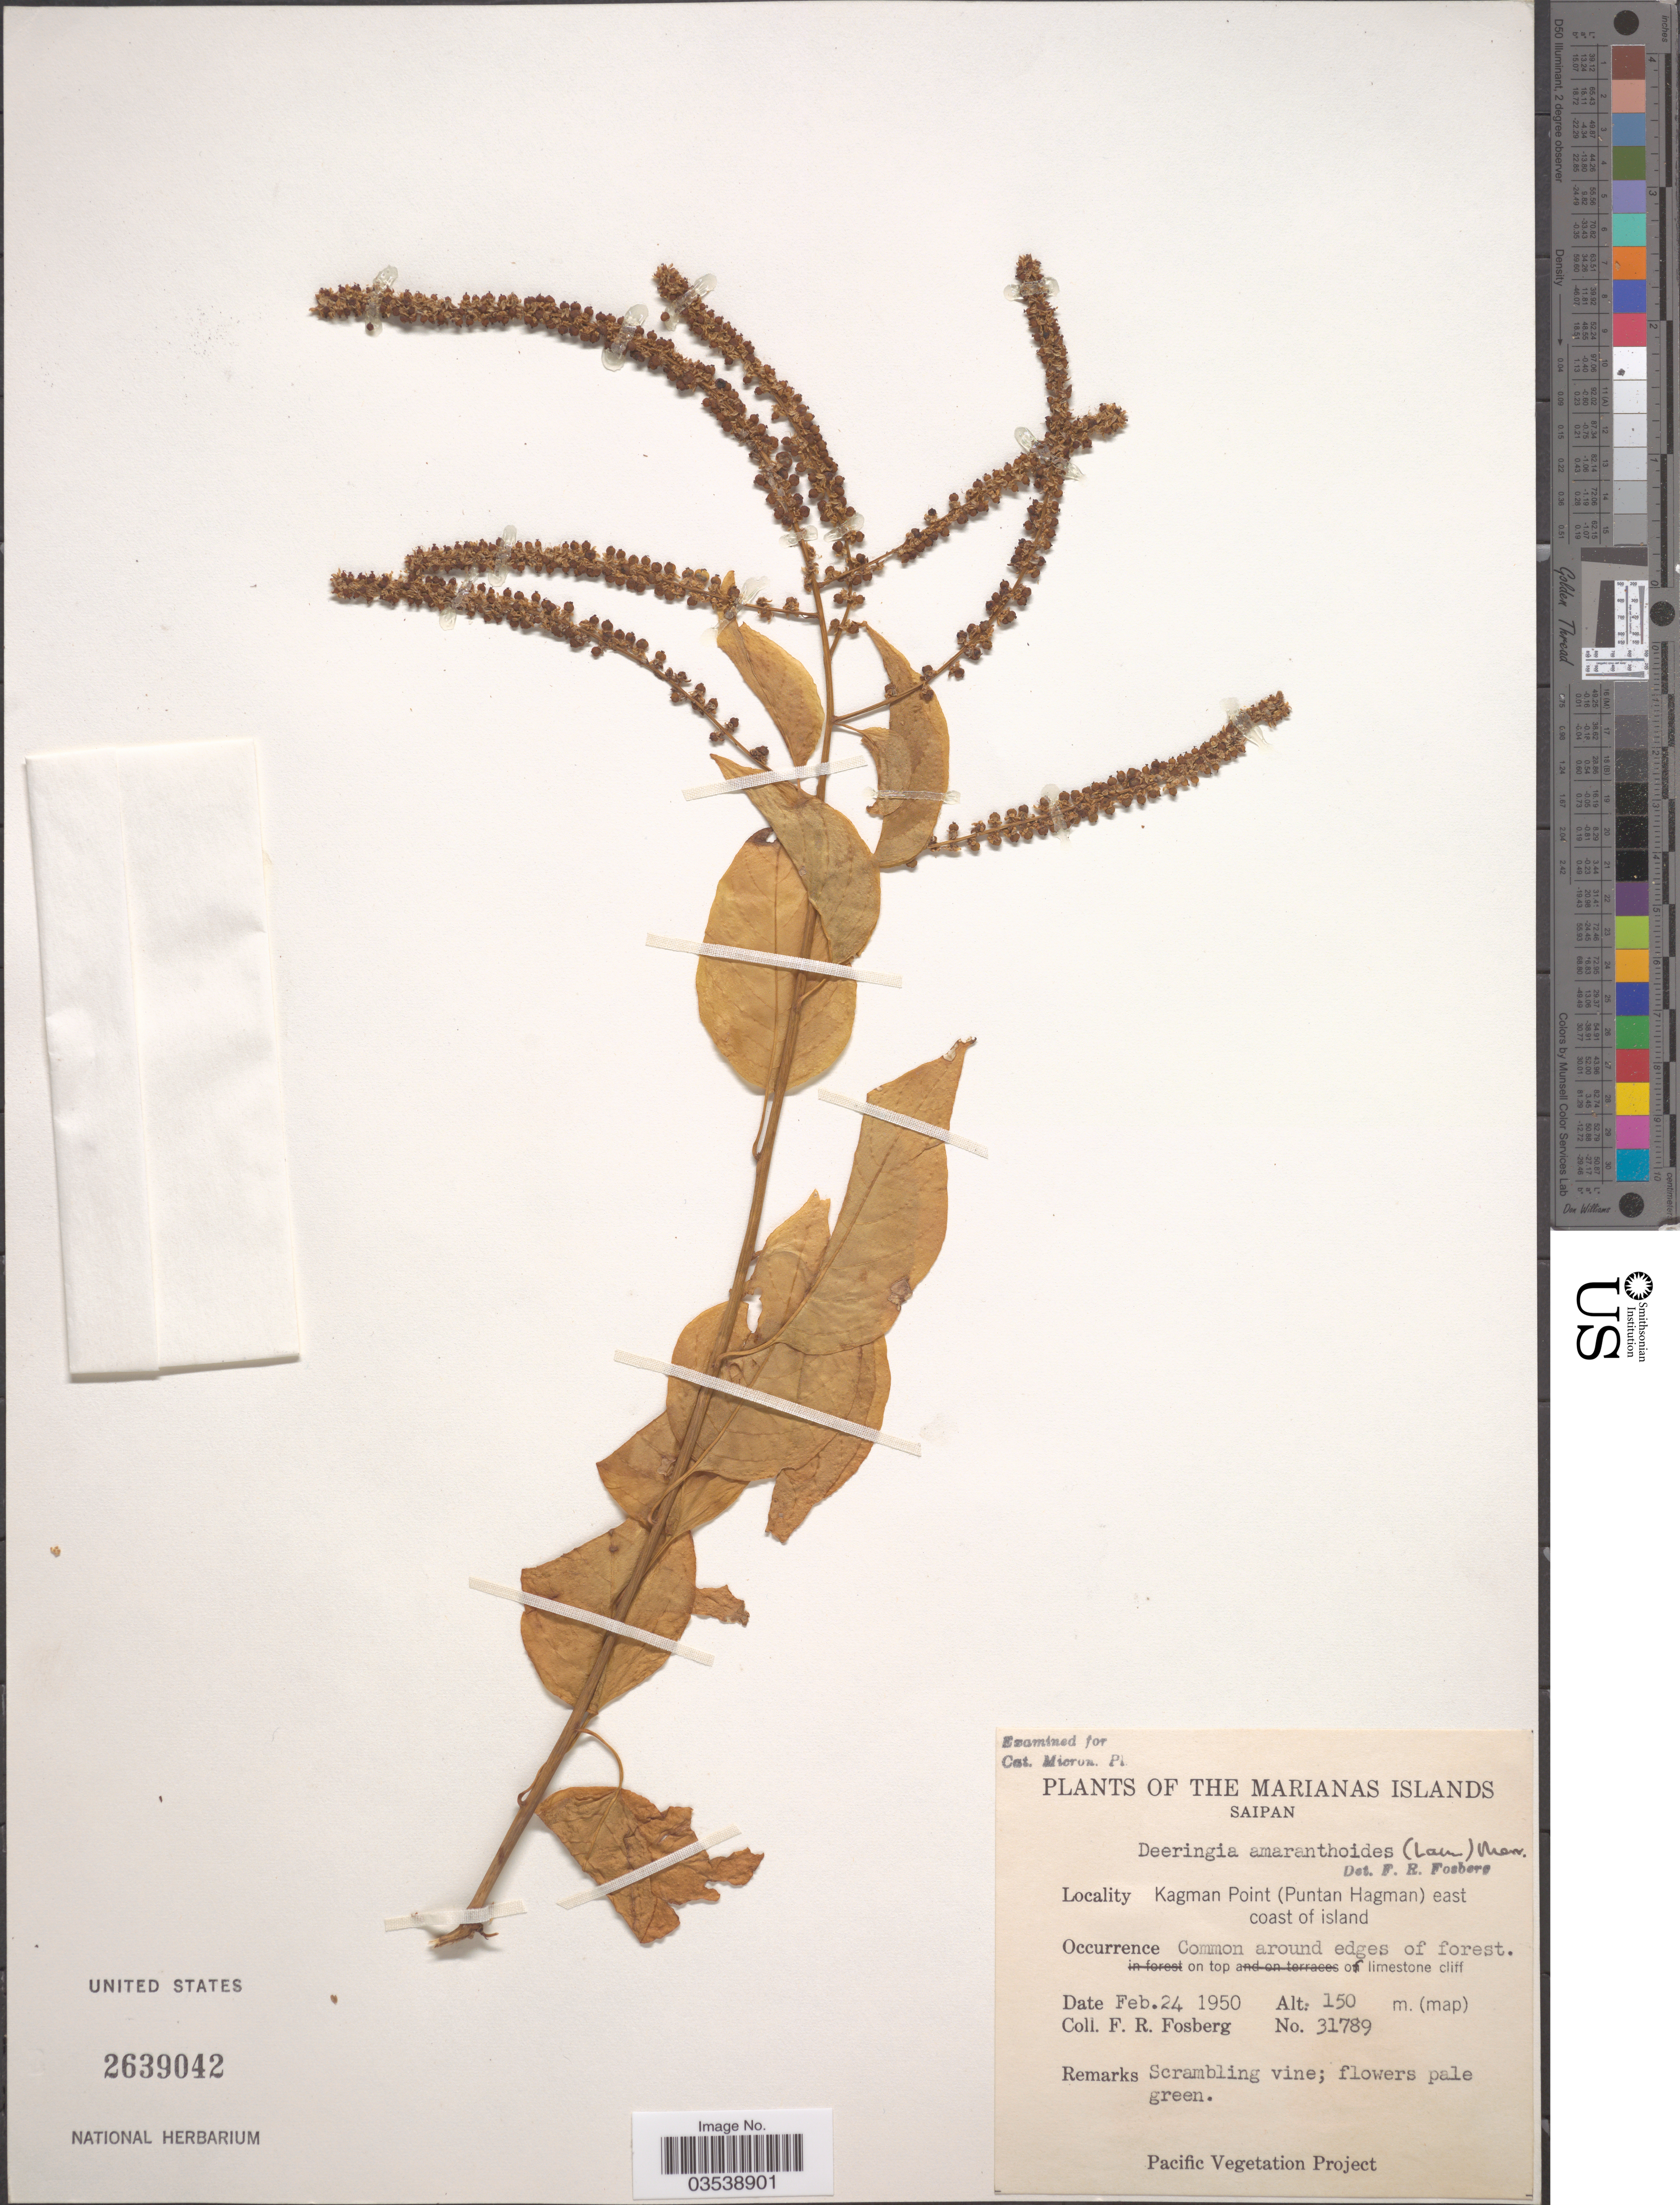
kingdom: Plantae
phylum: Tracheophyta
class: Magnoliopsida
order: Caryophyllales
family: Amaranthaceae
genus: Deeringia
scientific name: Deeringia amaranthoides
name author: (Lam.) Merr.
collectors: F. R. Fosberg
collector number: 31789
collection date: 1950-02-24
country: Northern Mariana Islands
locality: The Marianas Islands. Saipan. Kagman Point (Puntan Hagman) east coast of island.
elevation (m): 150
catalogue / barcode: US 2639042